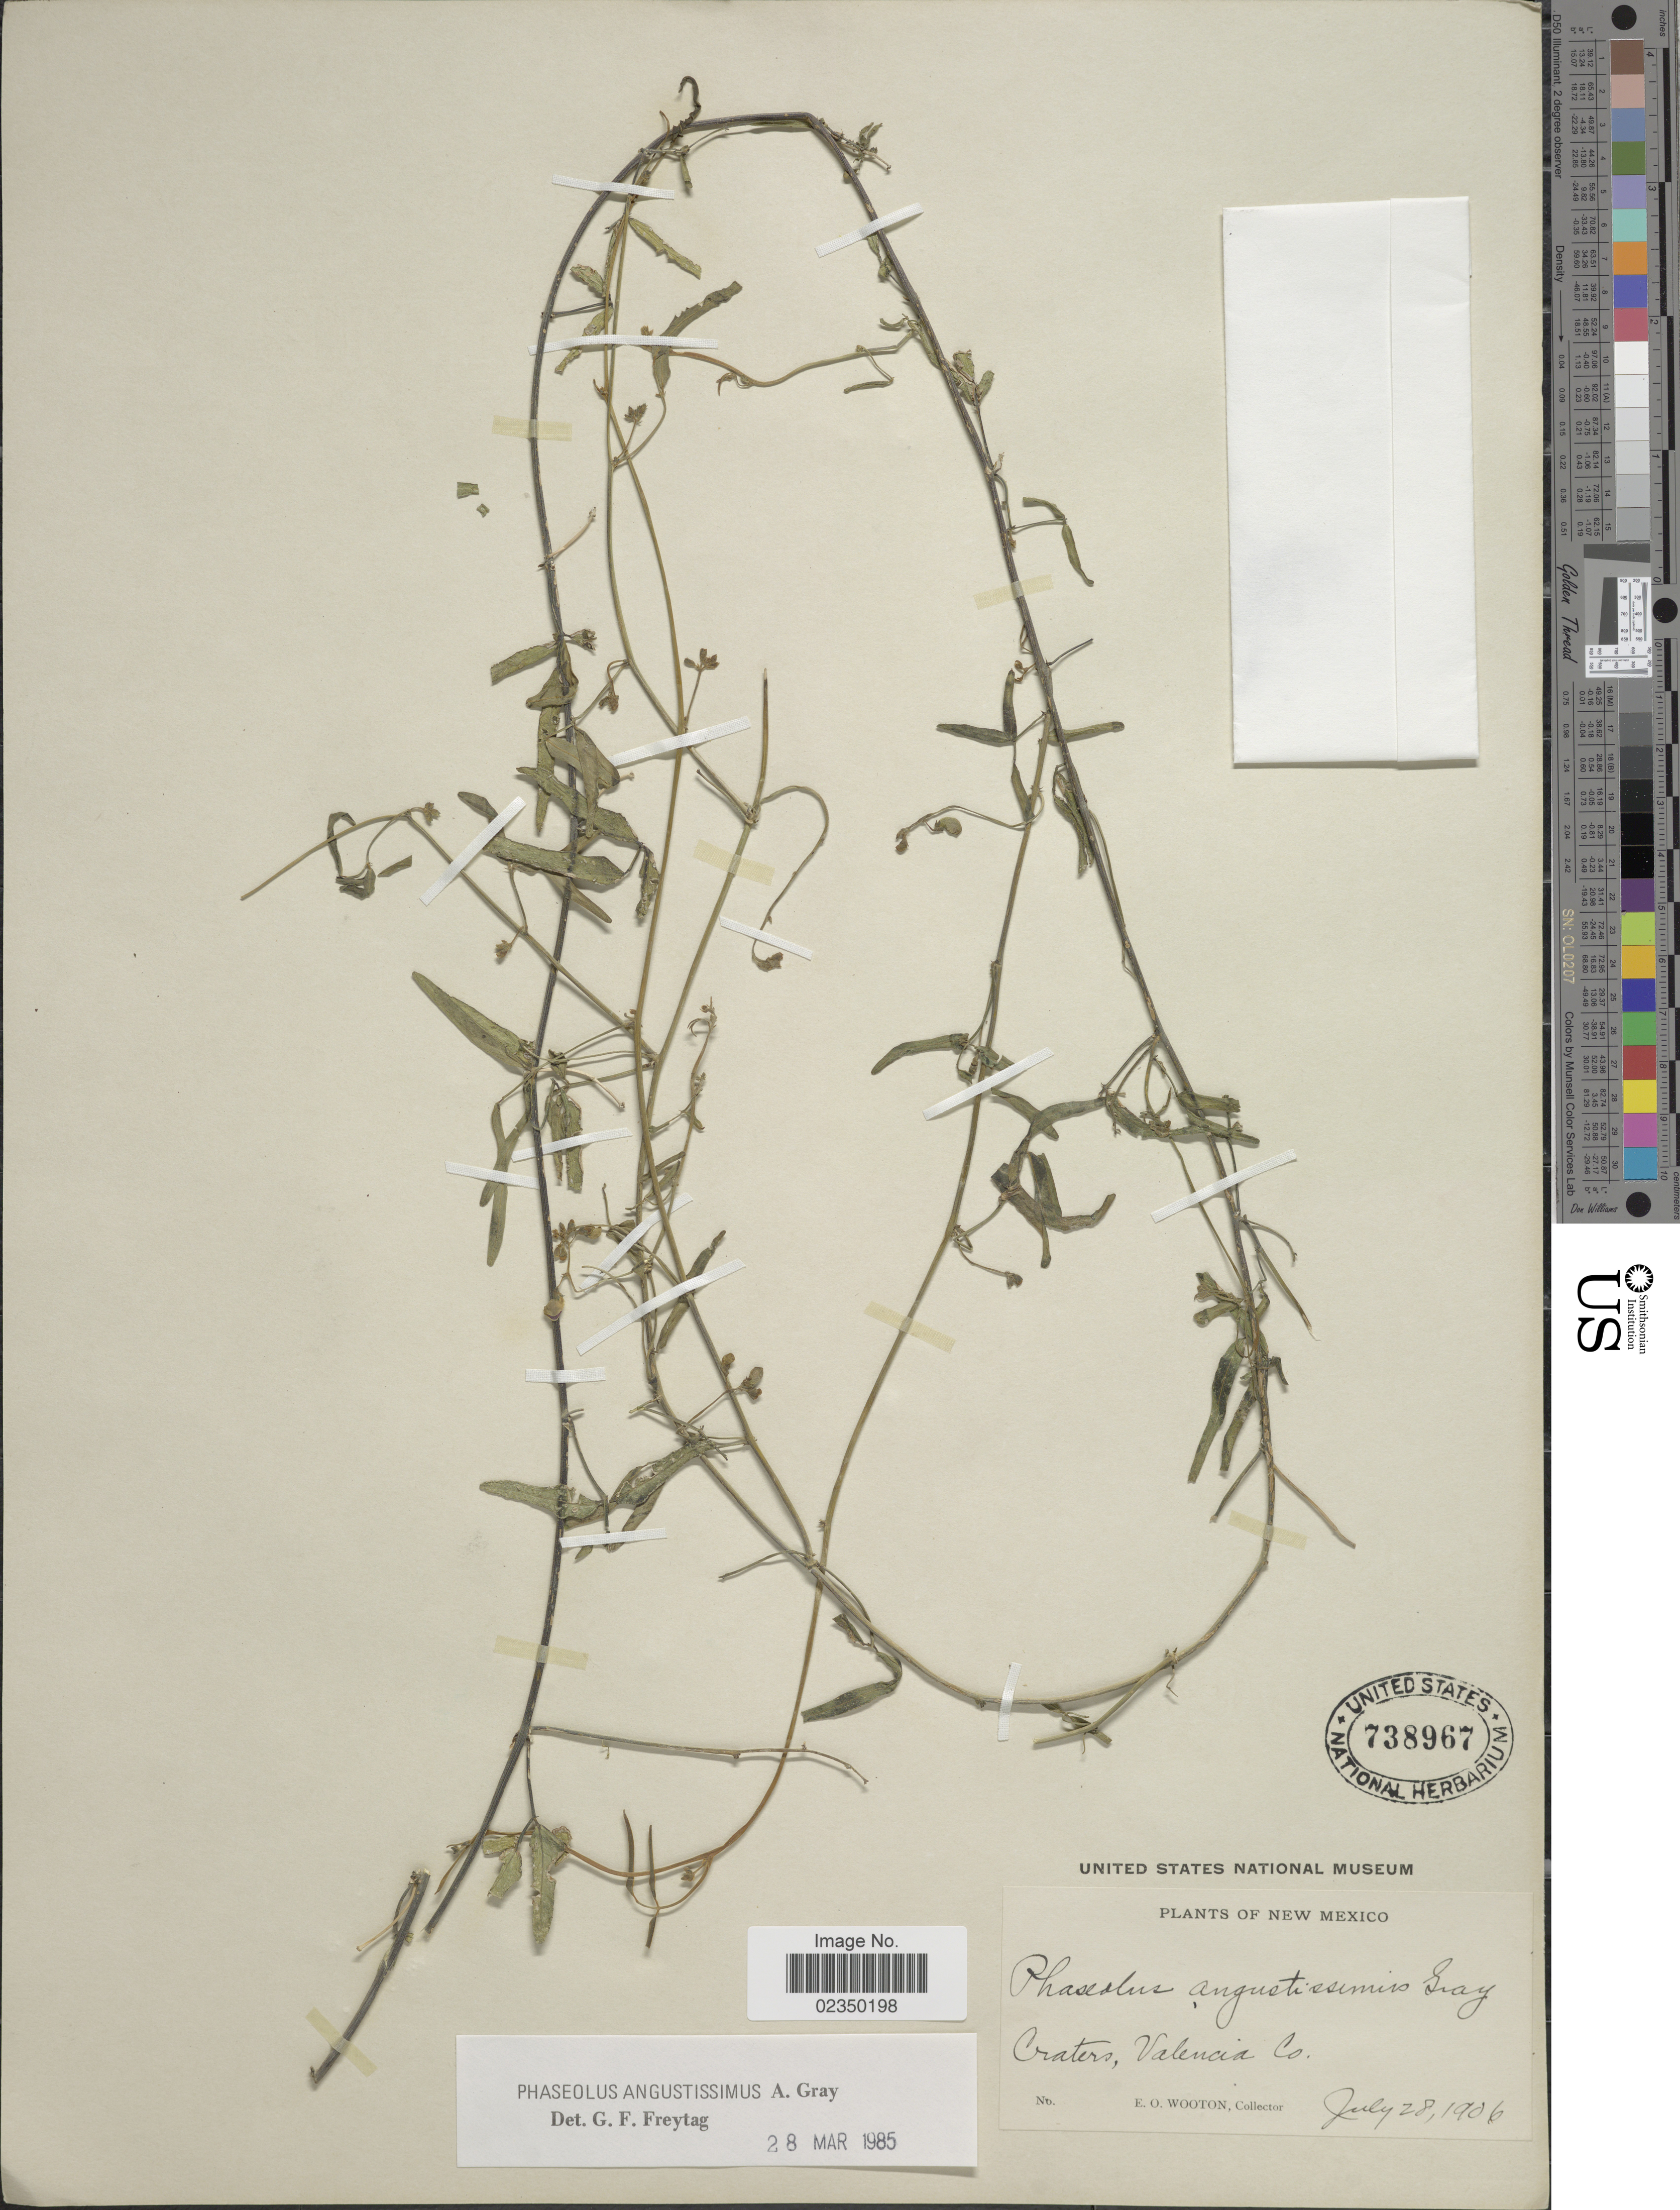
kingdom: Plantae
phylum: Tracheophyta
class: Magnoliopsida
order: Fabales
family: Fabaceae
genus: Phaseolus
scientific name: Phaseolus angustissimus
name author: A. Gray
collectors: E. O. Wooton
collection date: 1906-07-28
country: United States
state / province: New Mexico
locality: Craters, Valencia Co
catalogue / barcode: US 738967